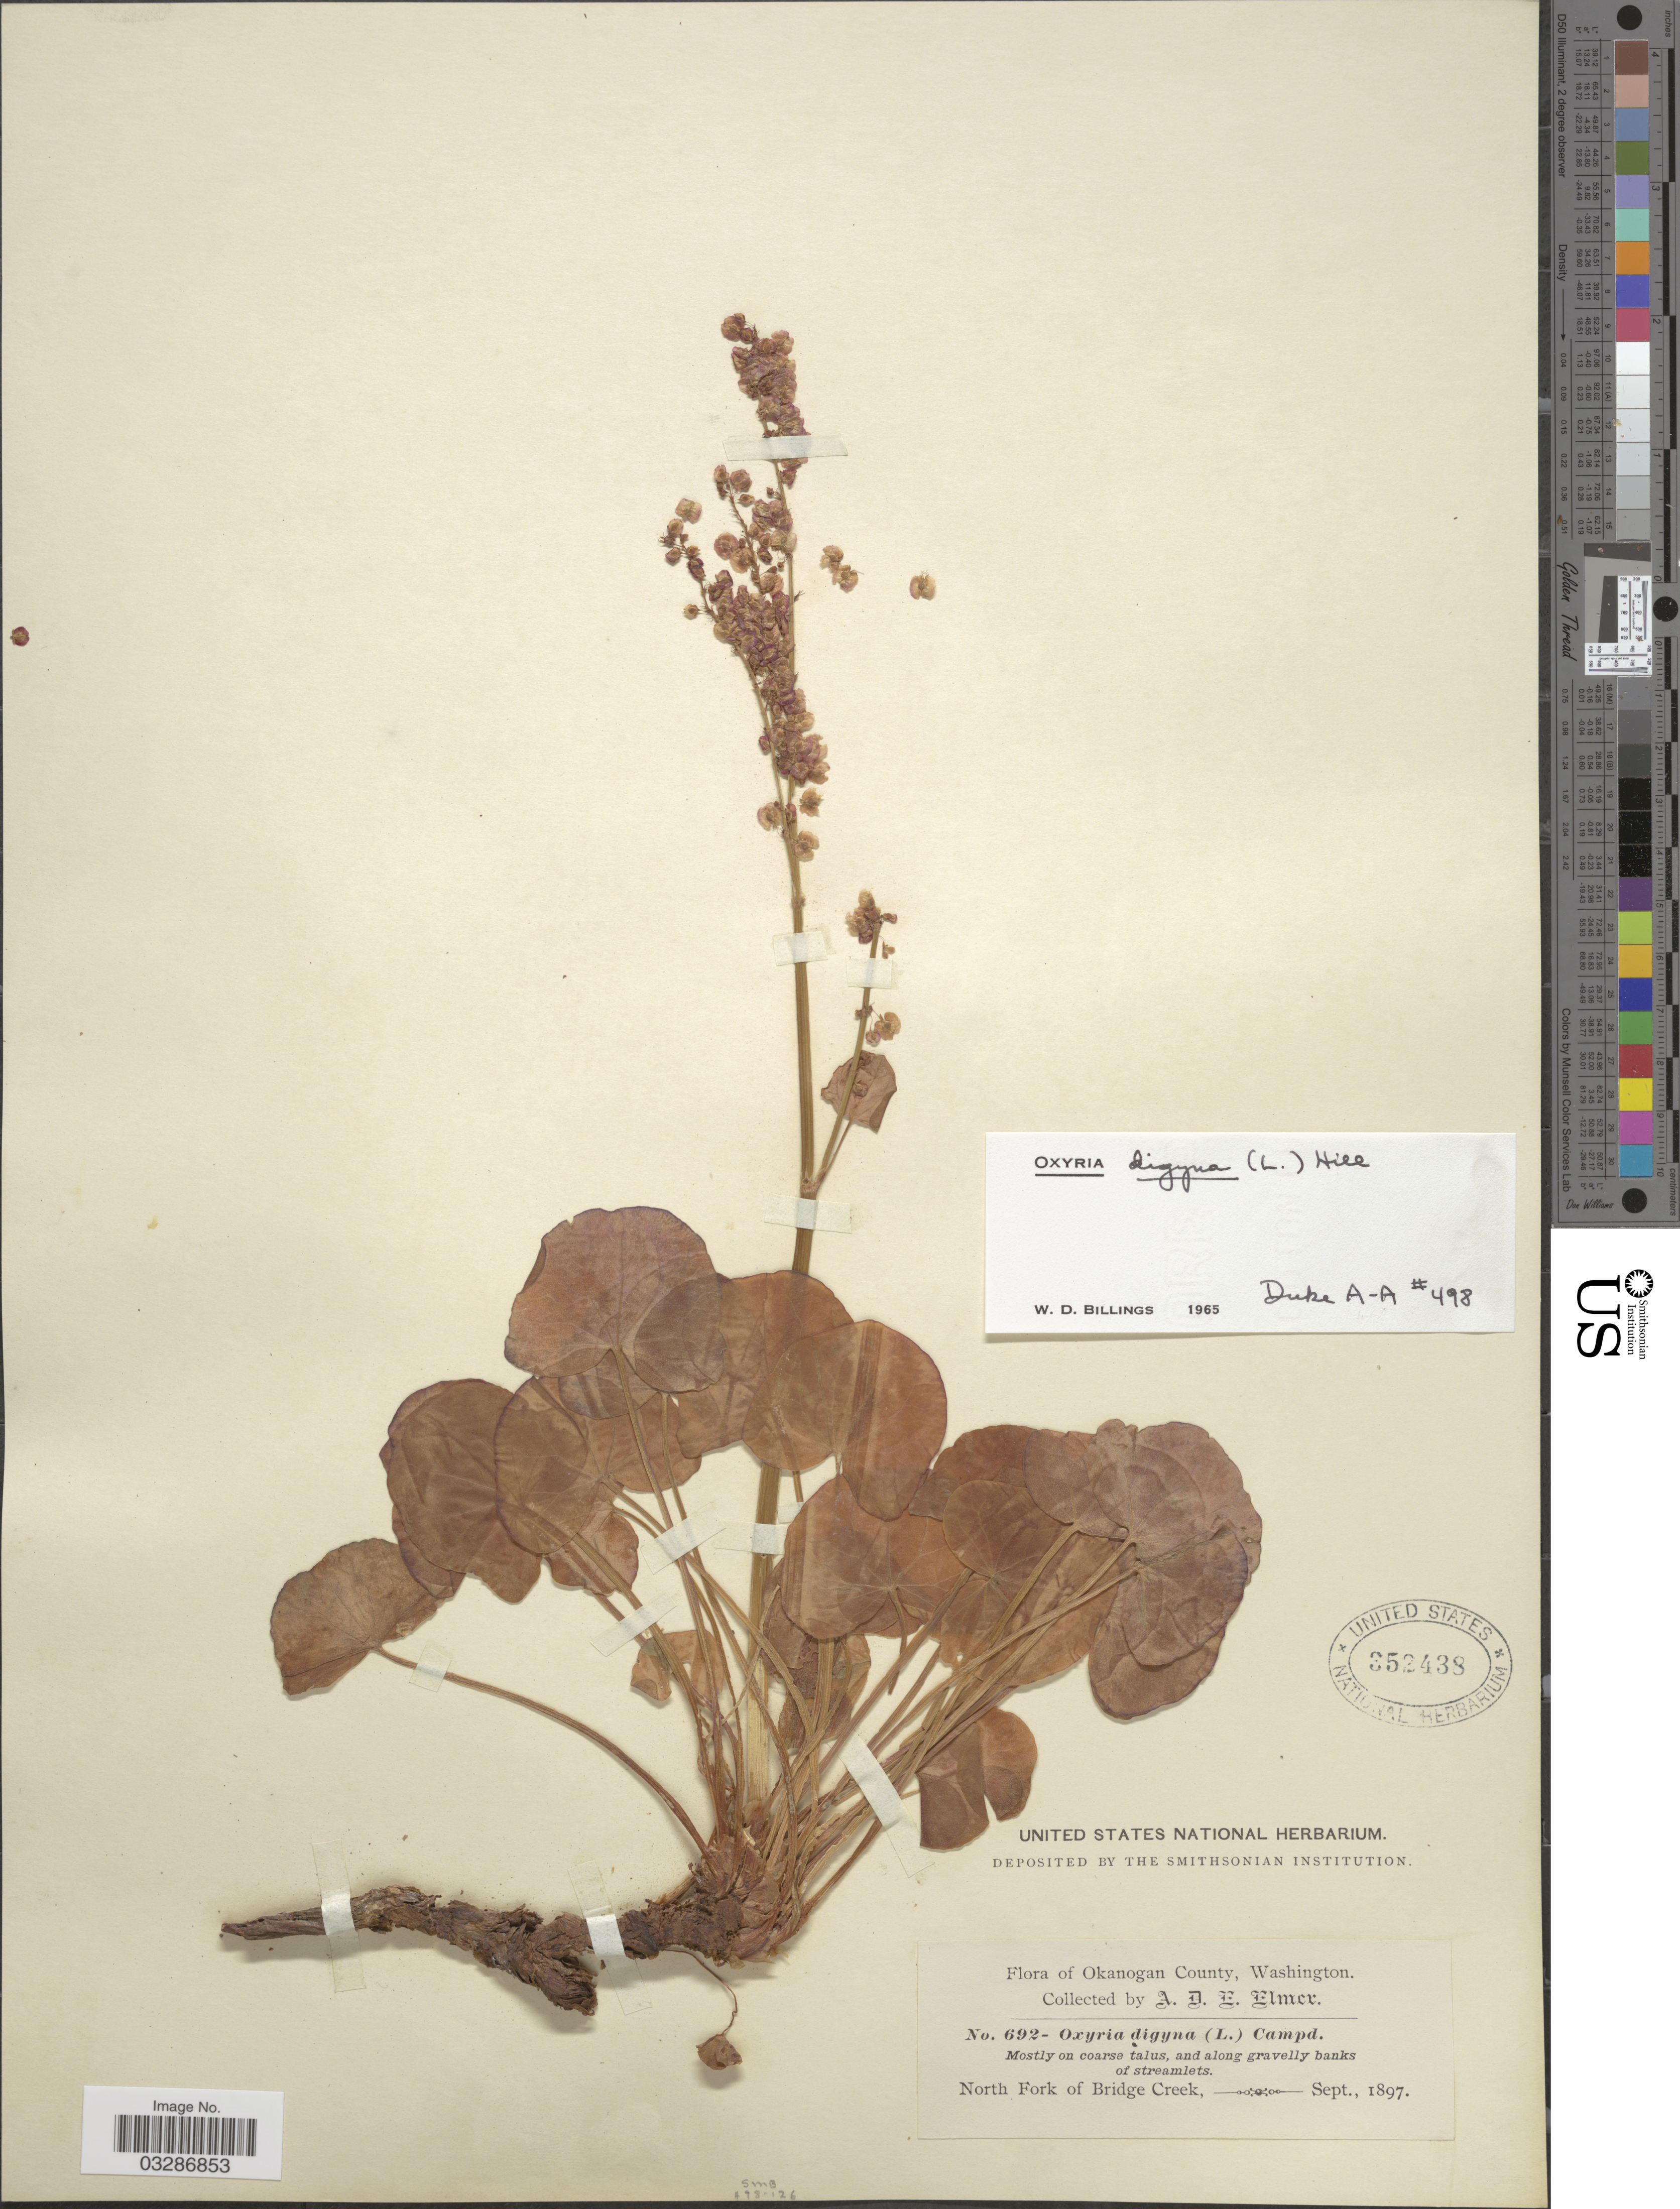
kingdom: Plantae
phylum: Tracheophyta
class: Magnoliopsida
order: Caryophyllales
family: Polygonaceae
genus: Oxyria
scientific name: Oxyria digyna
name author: (L.) Hill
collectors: A. D. E. Elmer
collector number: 692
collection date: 1897-09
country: United States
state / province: Washington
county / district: Okanogan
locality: Okanogan County. North Fork of Bridge Creek.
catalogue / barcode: US 352438